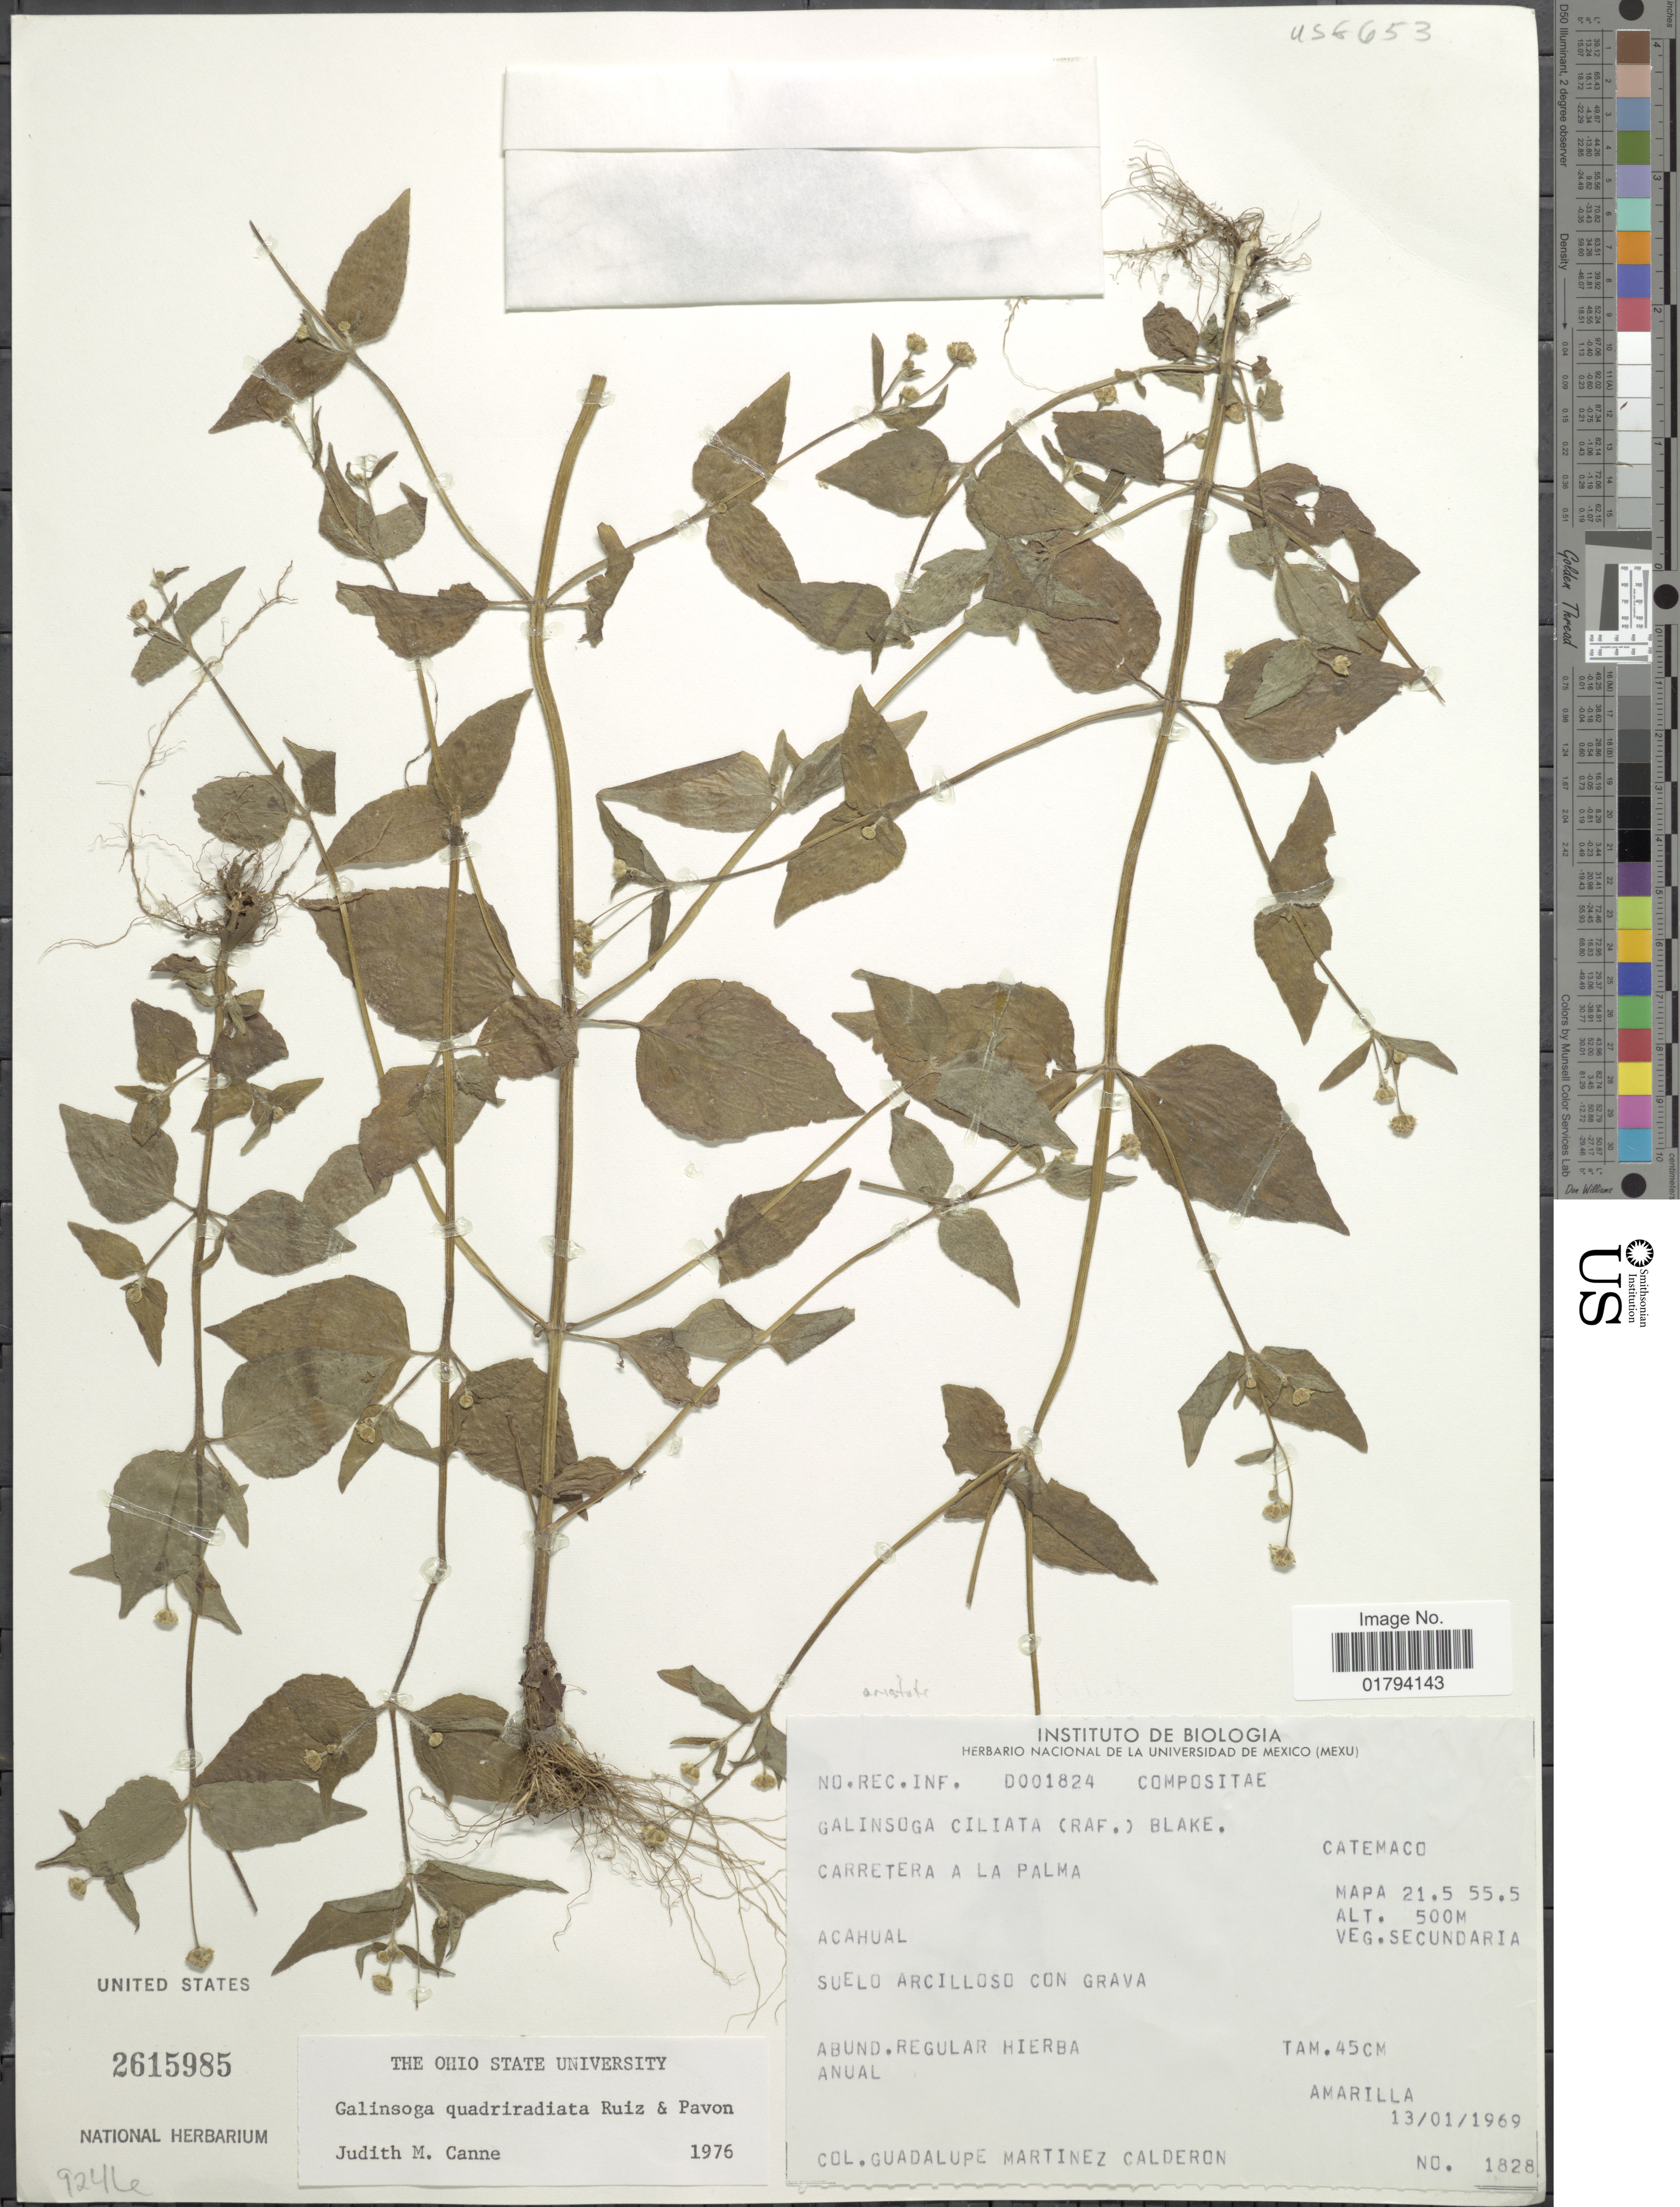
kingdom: Plantae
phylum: Tracheophyta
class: Magnoliopsida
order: Asterales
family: Asteraceae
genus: Galinsoga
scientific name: Galinsoga quadriradiata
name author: Ruiz & Pav.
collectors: G. Martinez-C.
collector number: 1828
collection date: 1969-01-13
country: Mexico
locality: Carretera a la Palma, Catemaco, Acahual.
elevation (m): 500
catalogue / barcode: US 2615985